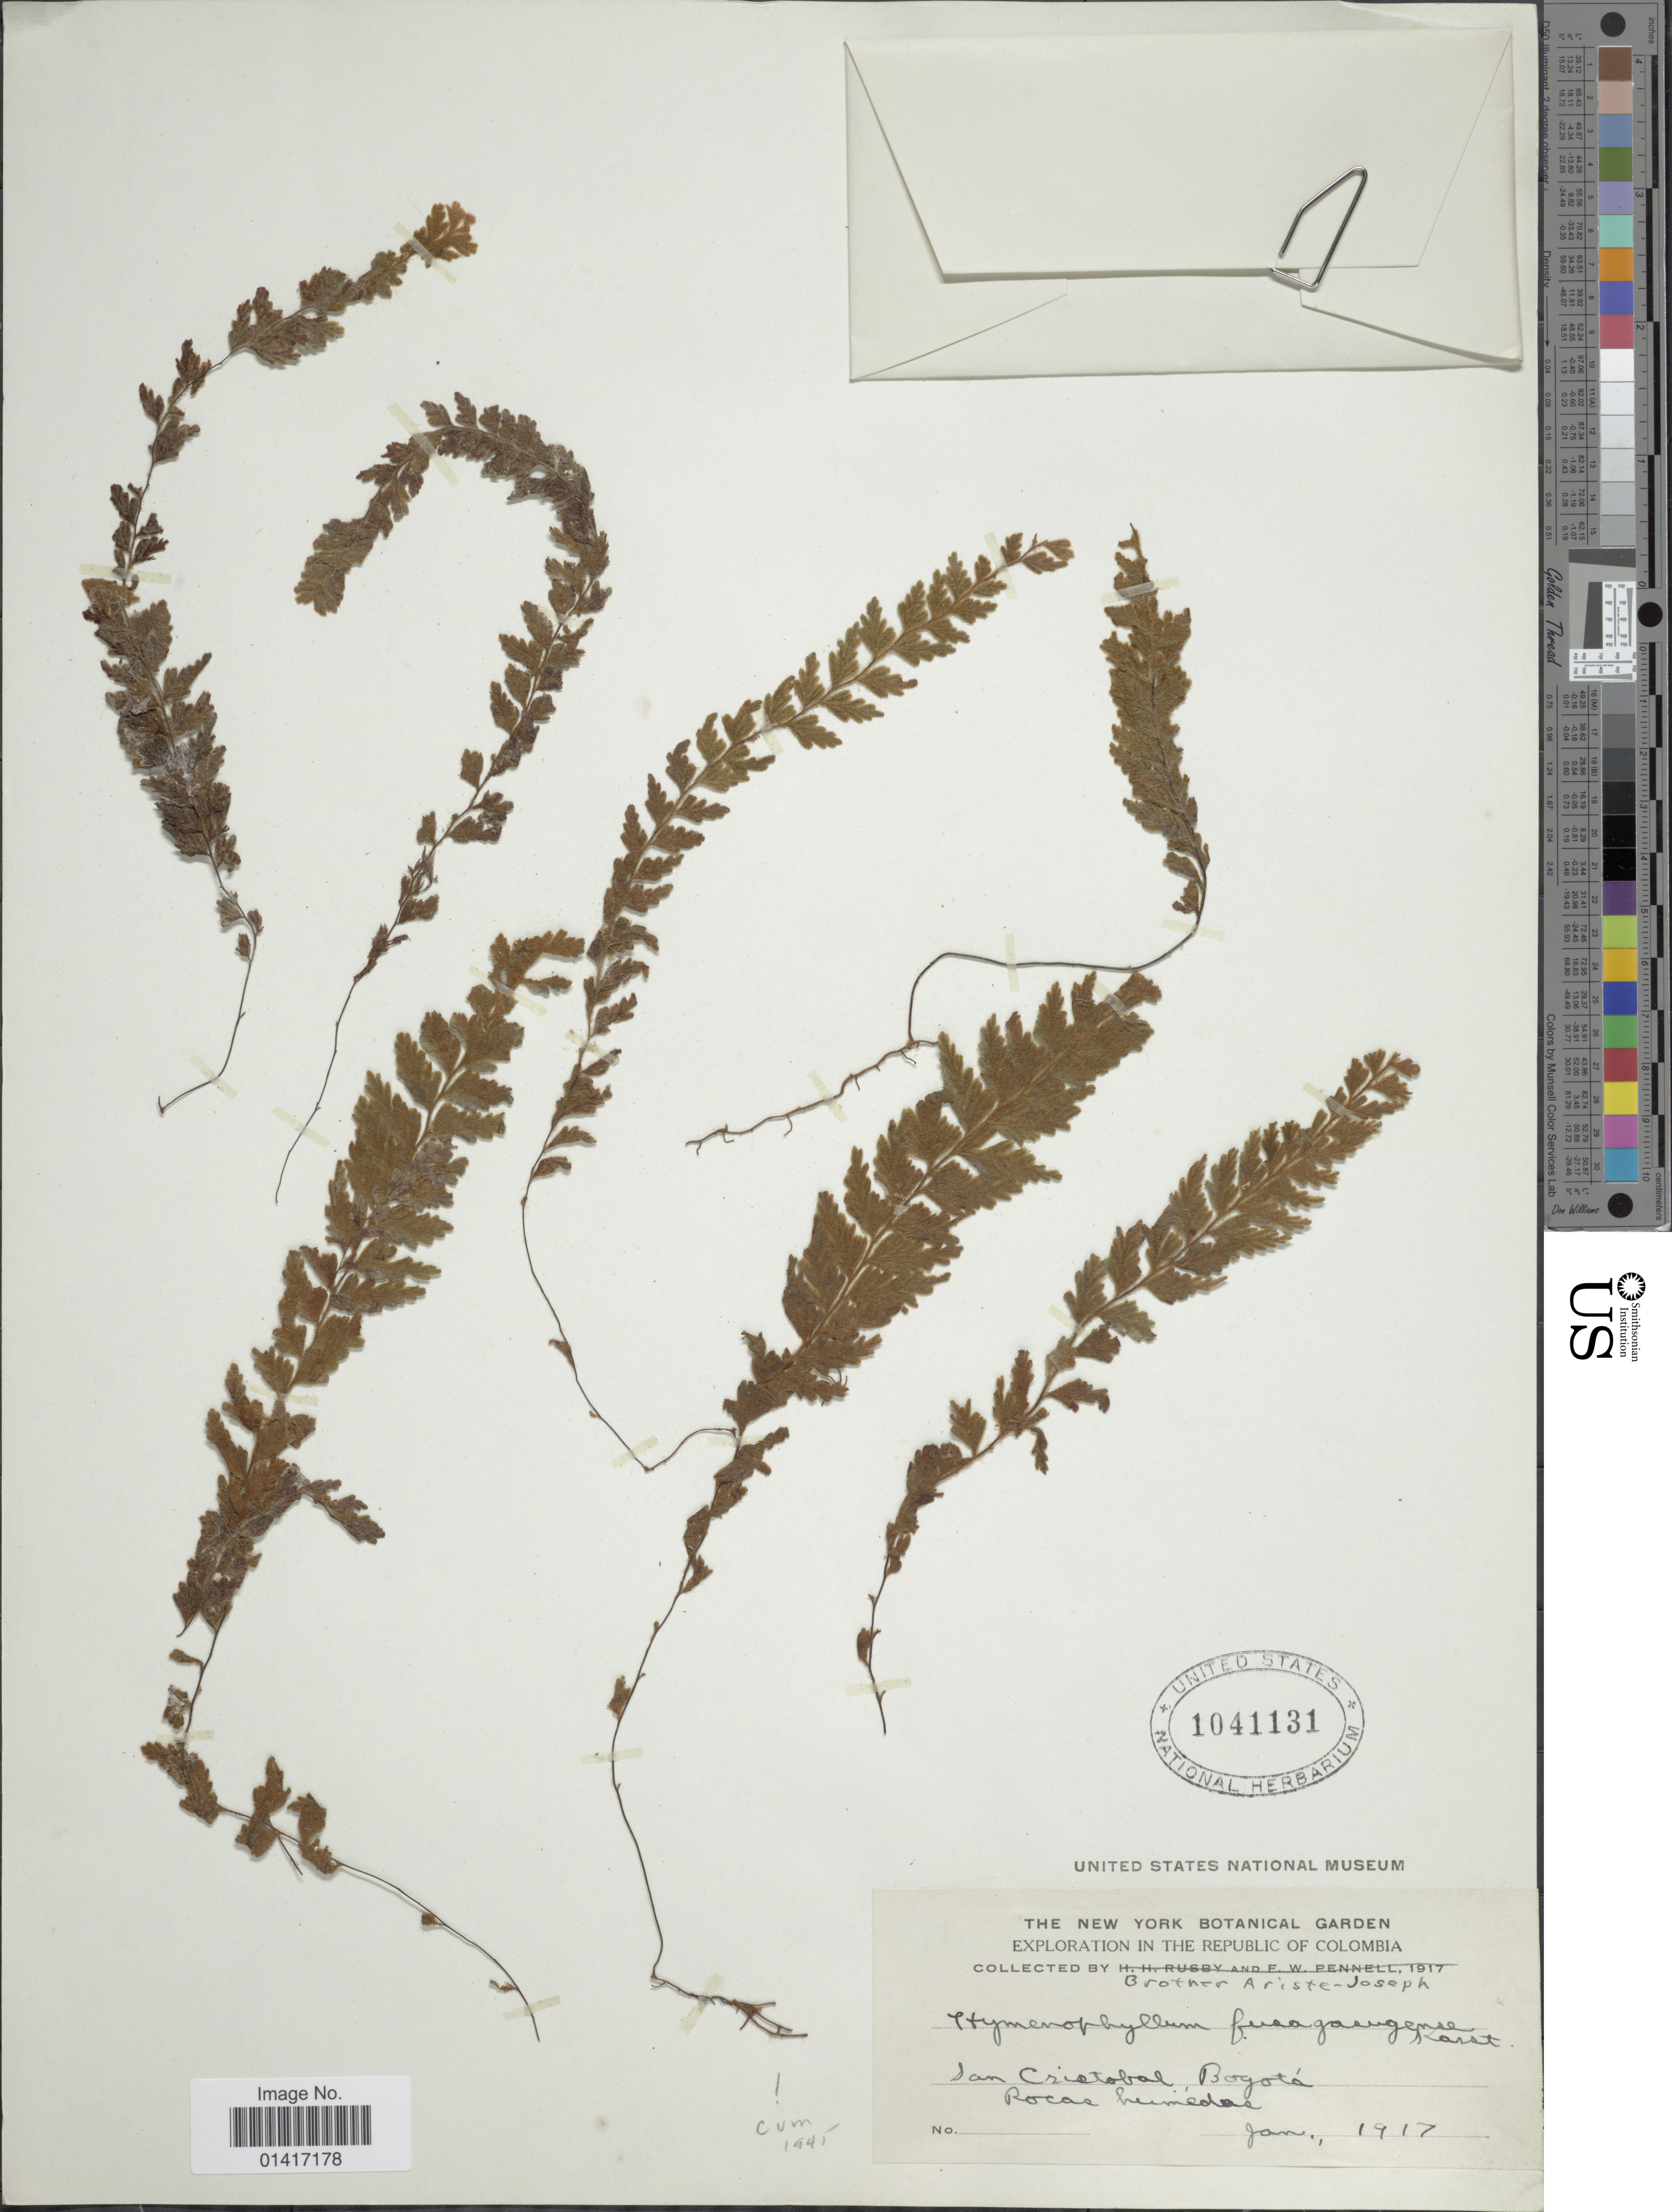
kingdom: Plantae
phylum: Tracheophyta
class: Polypodiopsida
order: Hymenophyllales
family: Hymenophyllaceae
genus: Hymenophyllum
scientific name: Hymenophyllum tomentosum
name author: Kunze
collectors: Bro. Ariste-Joseph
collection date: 1917-01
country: Colombia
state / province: Bogota D.C.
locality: San Cirstobal, Rocas humidas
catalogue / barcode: US 1041131